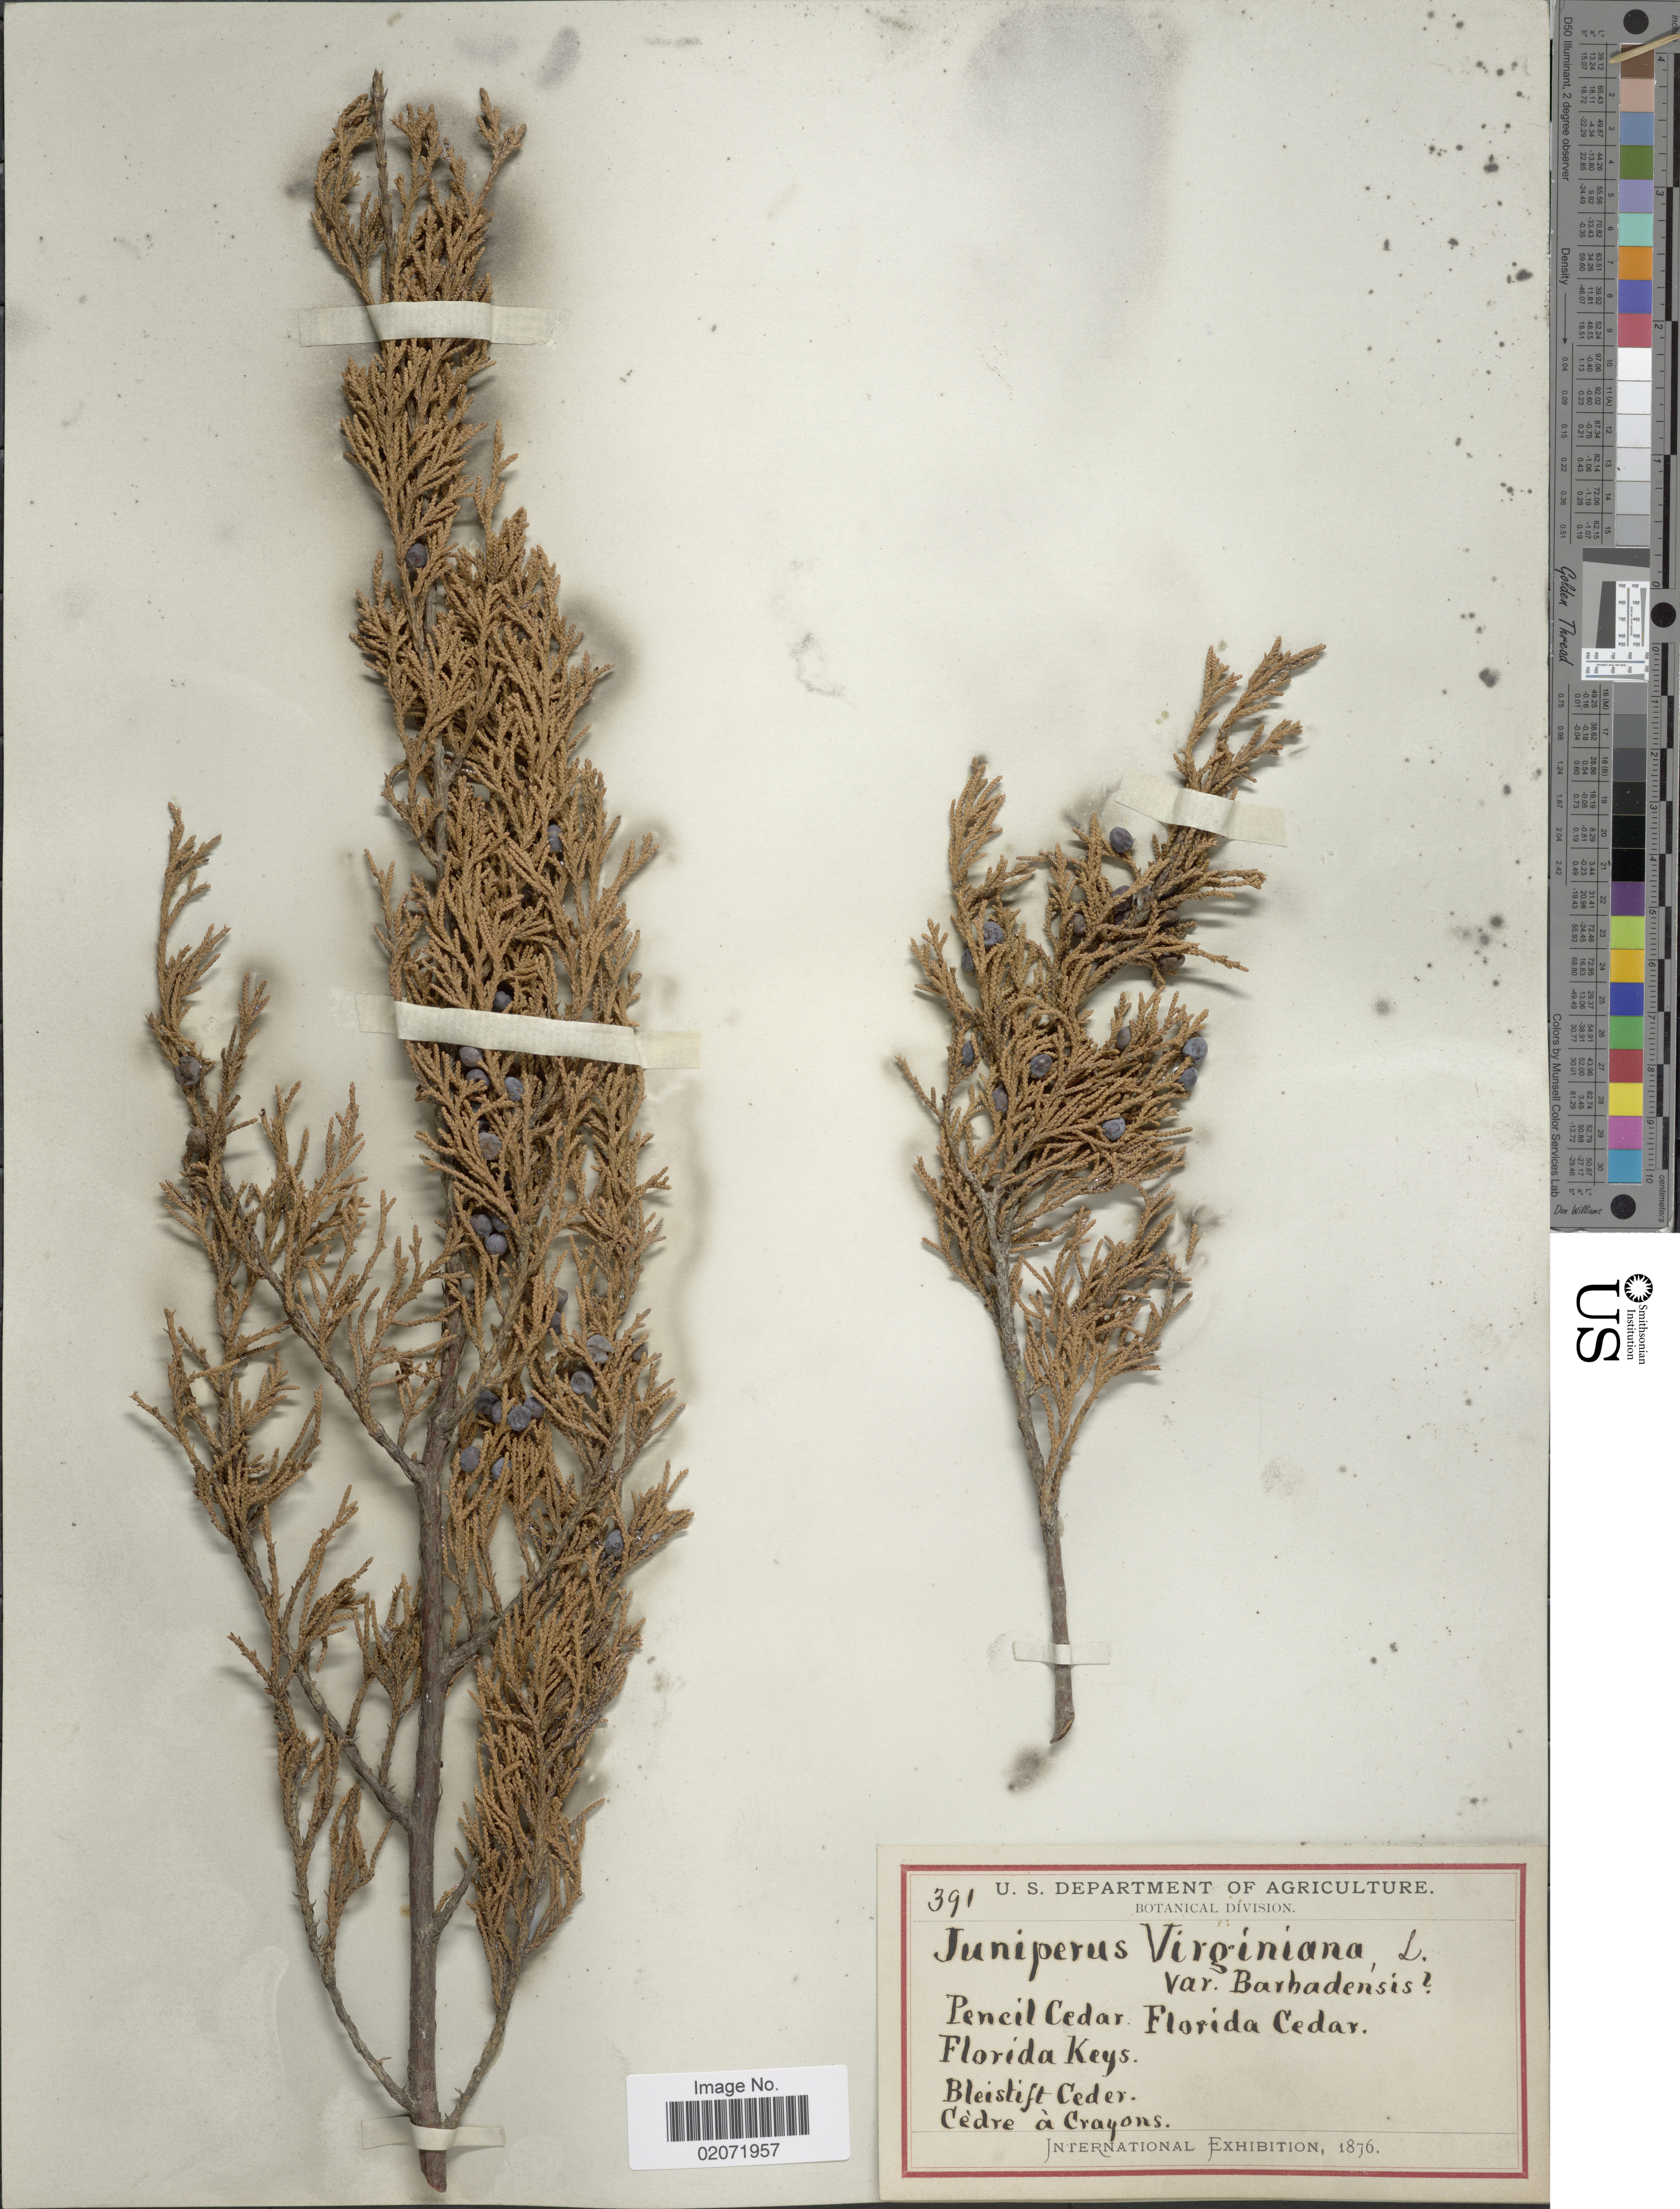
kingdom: Plantae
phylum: Tracheophyta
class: Pinopsida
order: Pinales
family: Cupressaceae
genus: Juniperus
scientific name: Juniperus silicicola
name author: (Small) L.H. Bailey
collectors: ex herb. U. S. Department of Agriculture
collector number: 391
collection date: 1876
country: United States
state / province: Florida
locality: Bleistift Ceder, Cedre a Crayons, Pencil Cedar